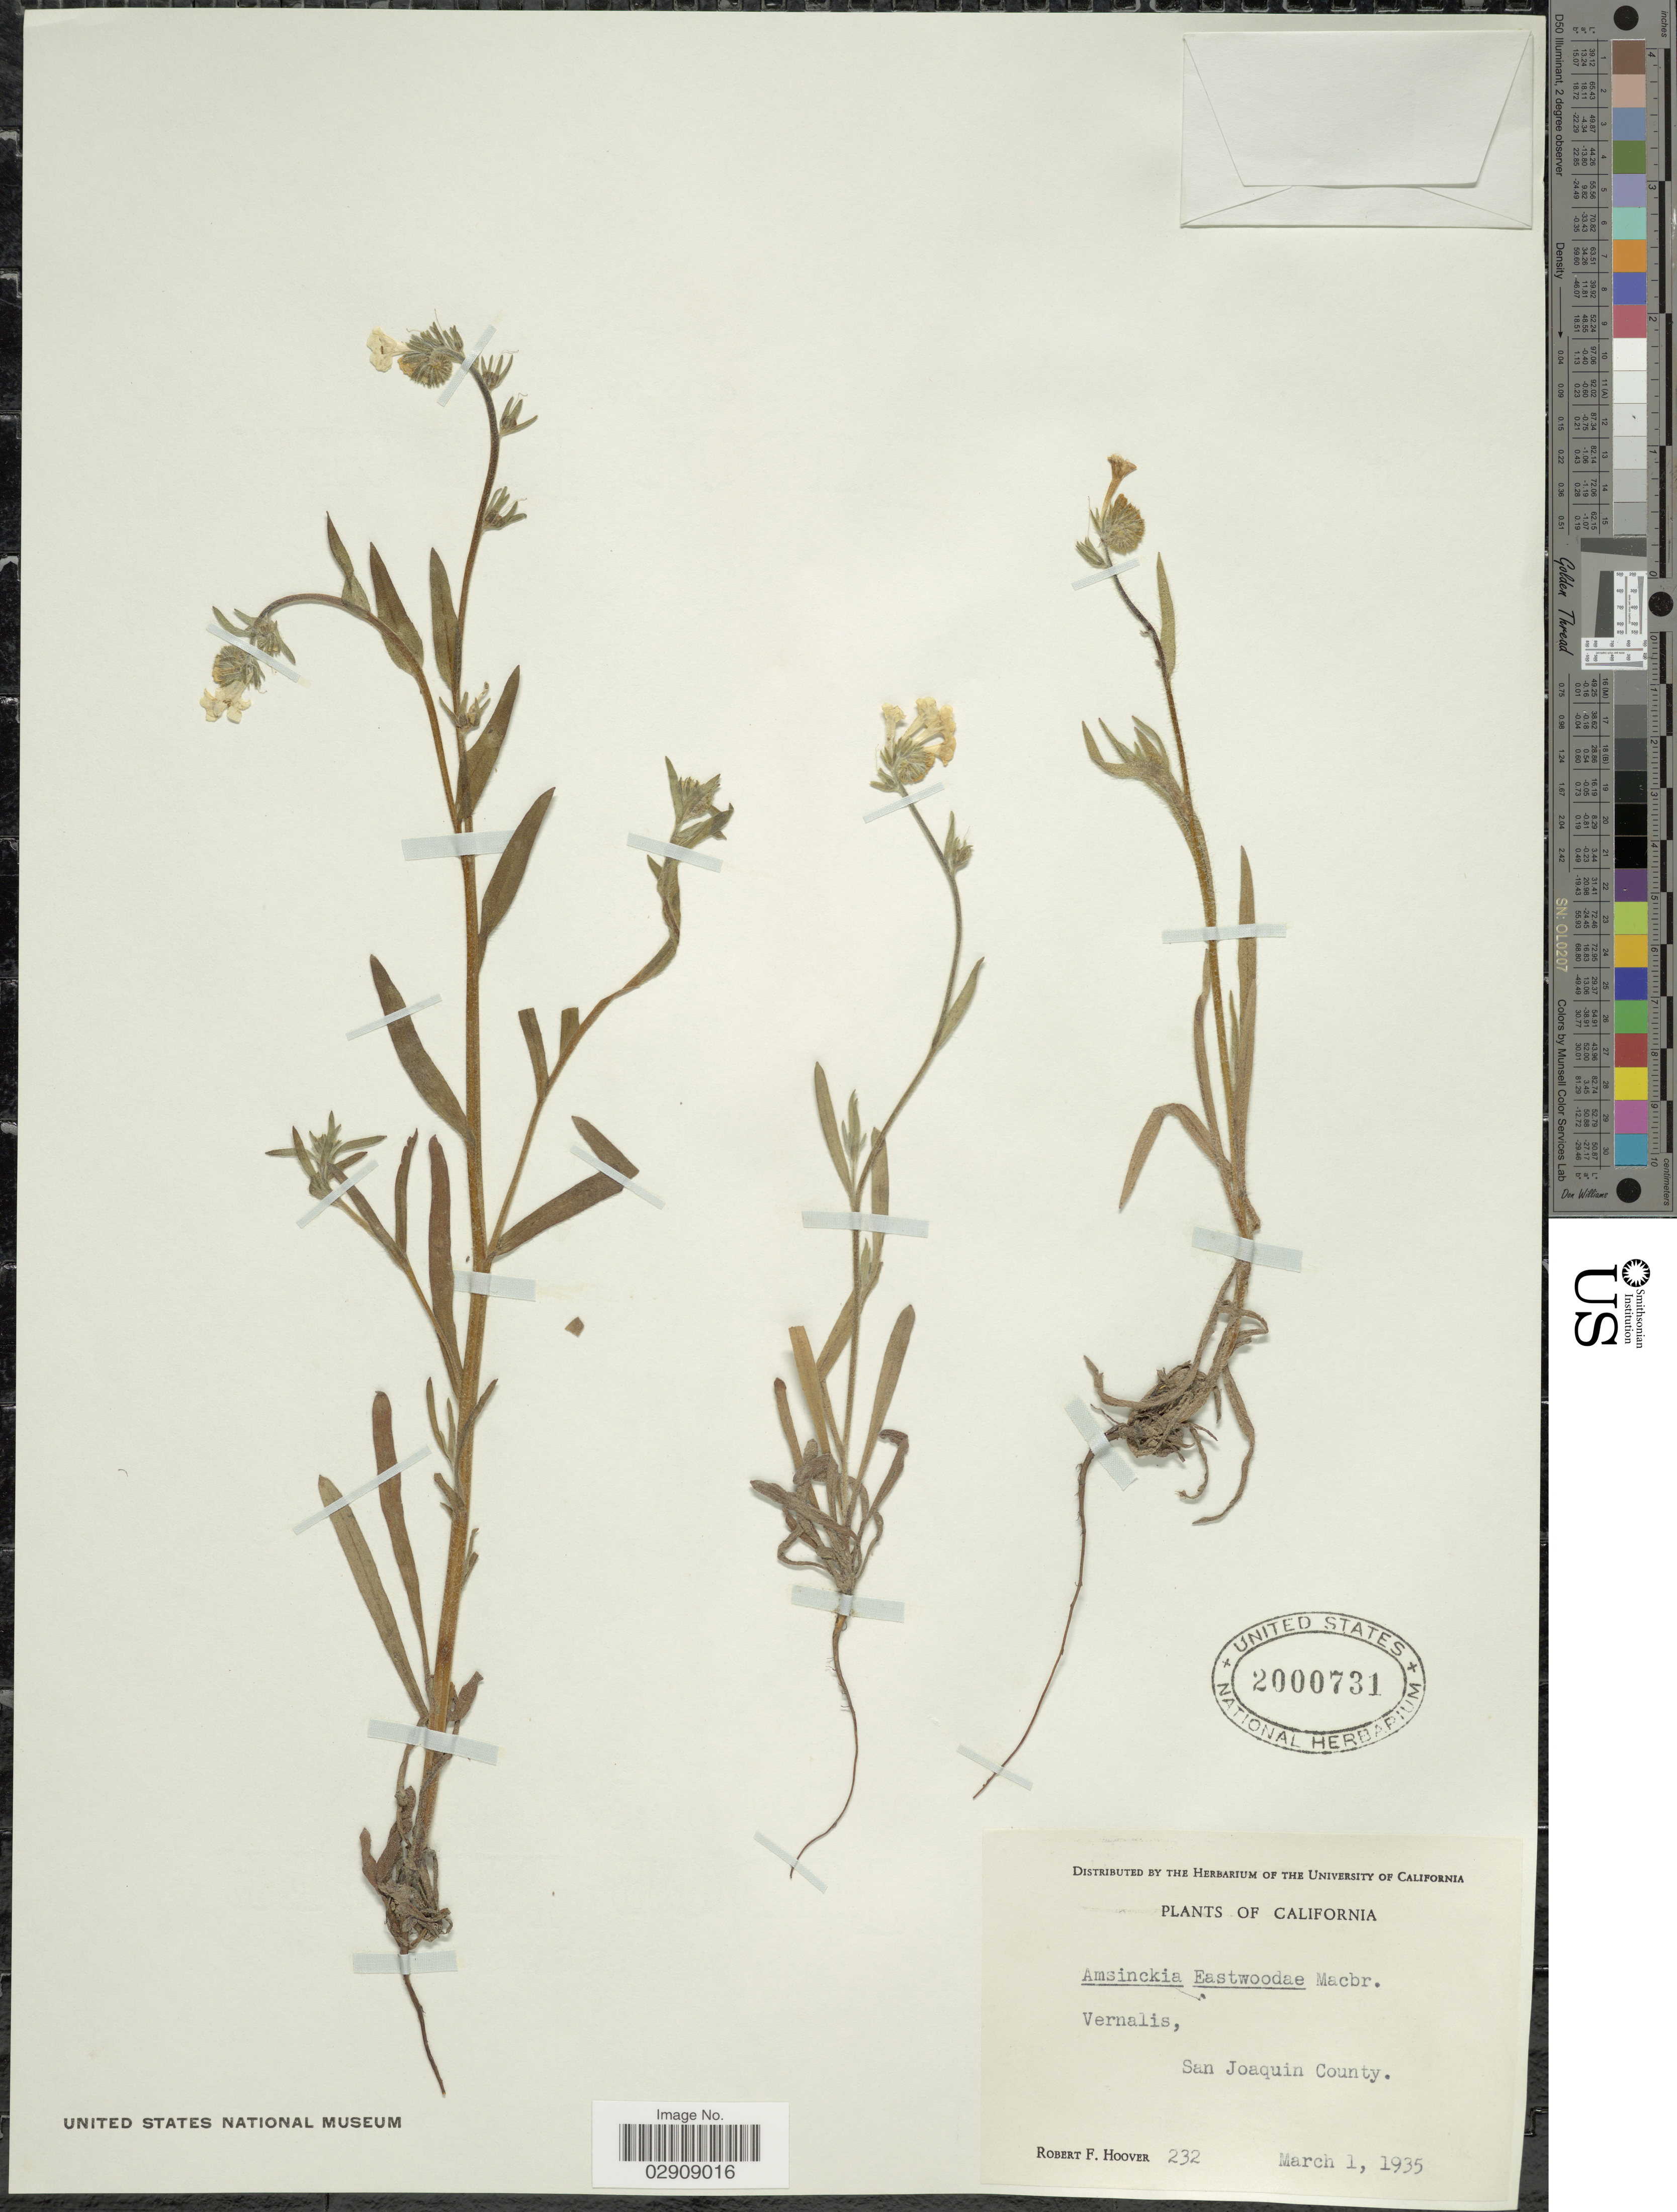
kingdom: Plantae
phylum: Tracheophyta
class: Magnoliopsida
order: Boraginales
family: Boraginaceae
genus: Amsinckia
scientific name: Amsinckia eastwoodiae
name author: J.F. Macbr.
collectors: R. F. Hoover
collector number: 232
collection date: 1935-03-01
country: United States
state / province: California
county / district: San Joaquin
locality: Vernalis, San Joaquin County. California.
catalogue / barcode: US 2000731